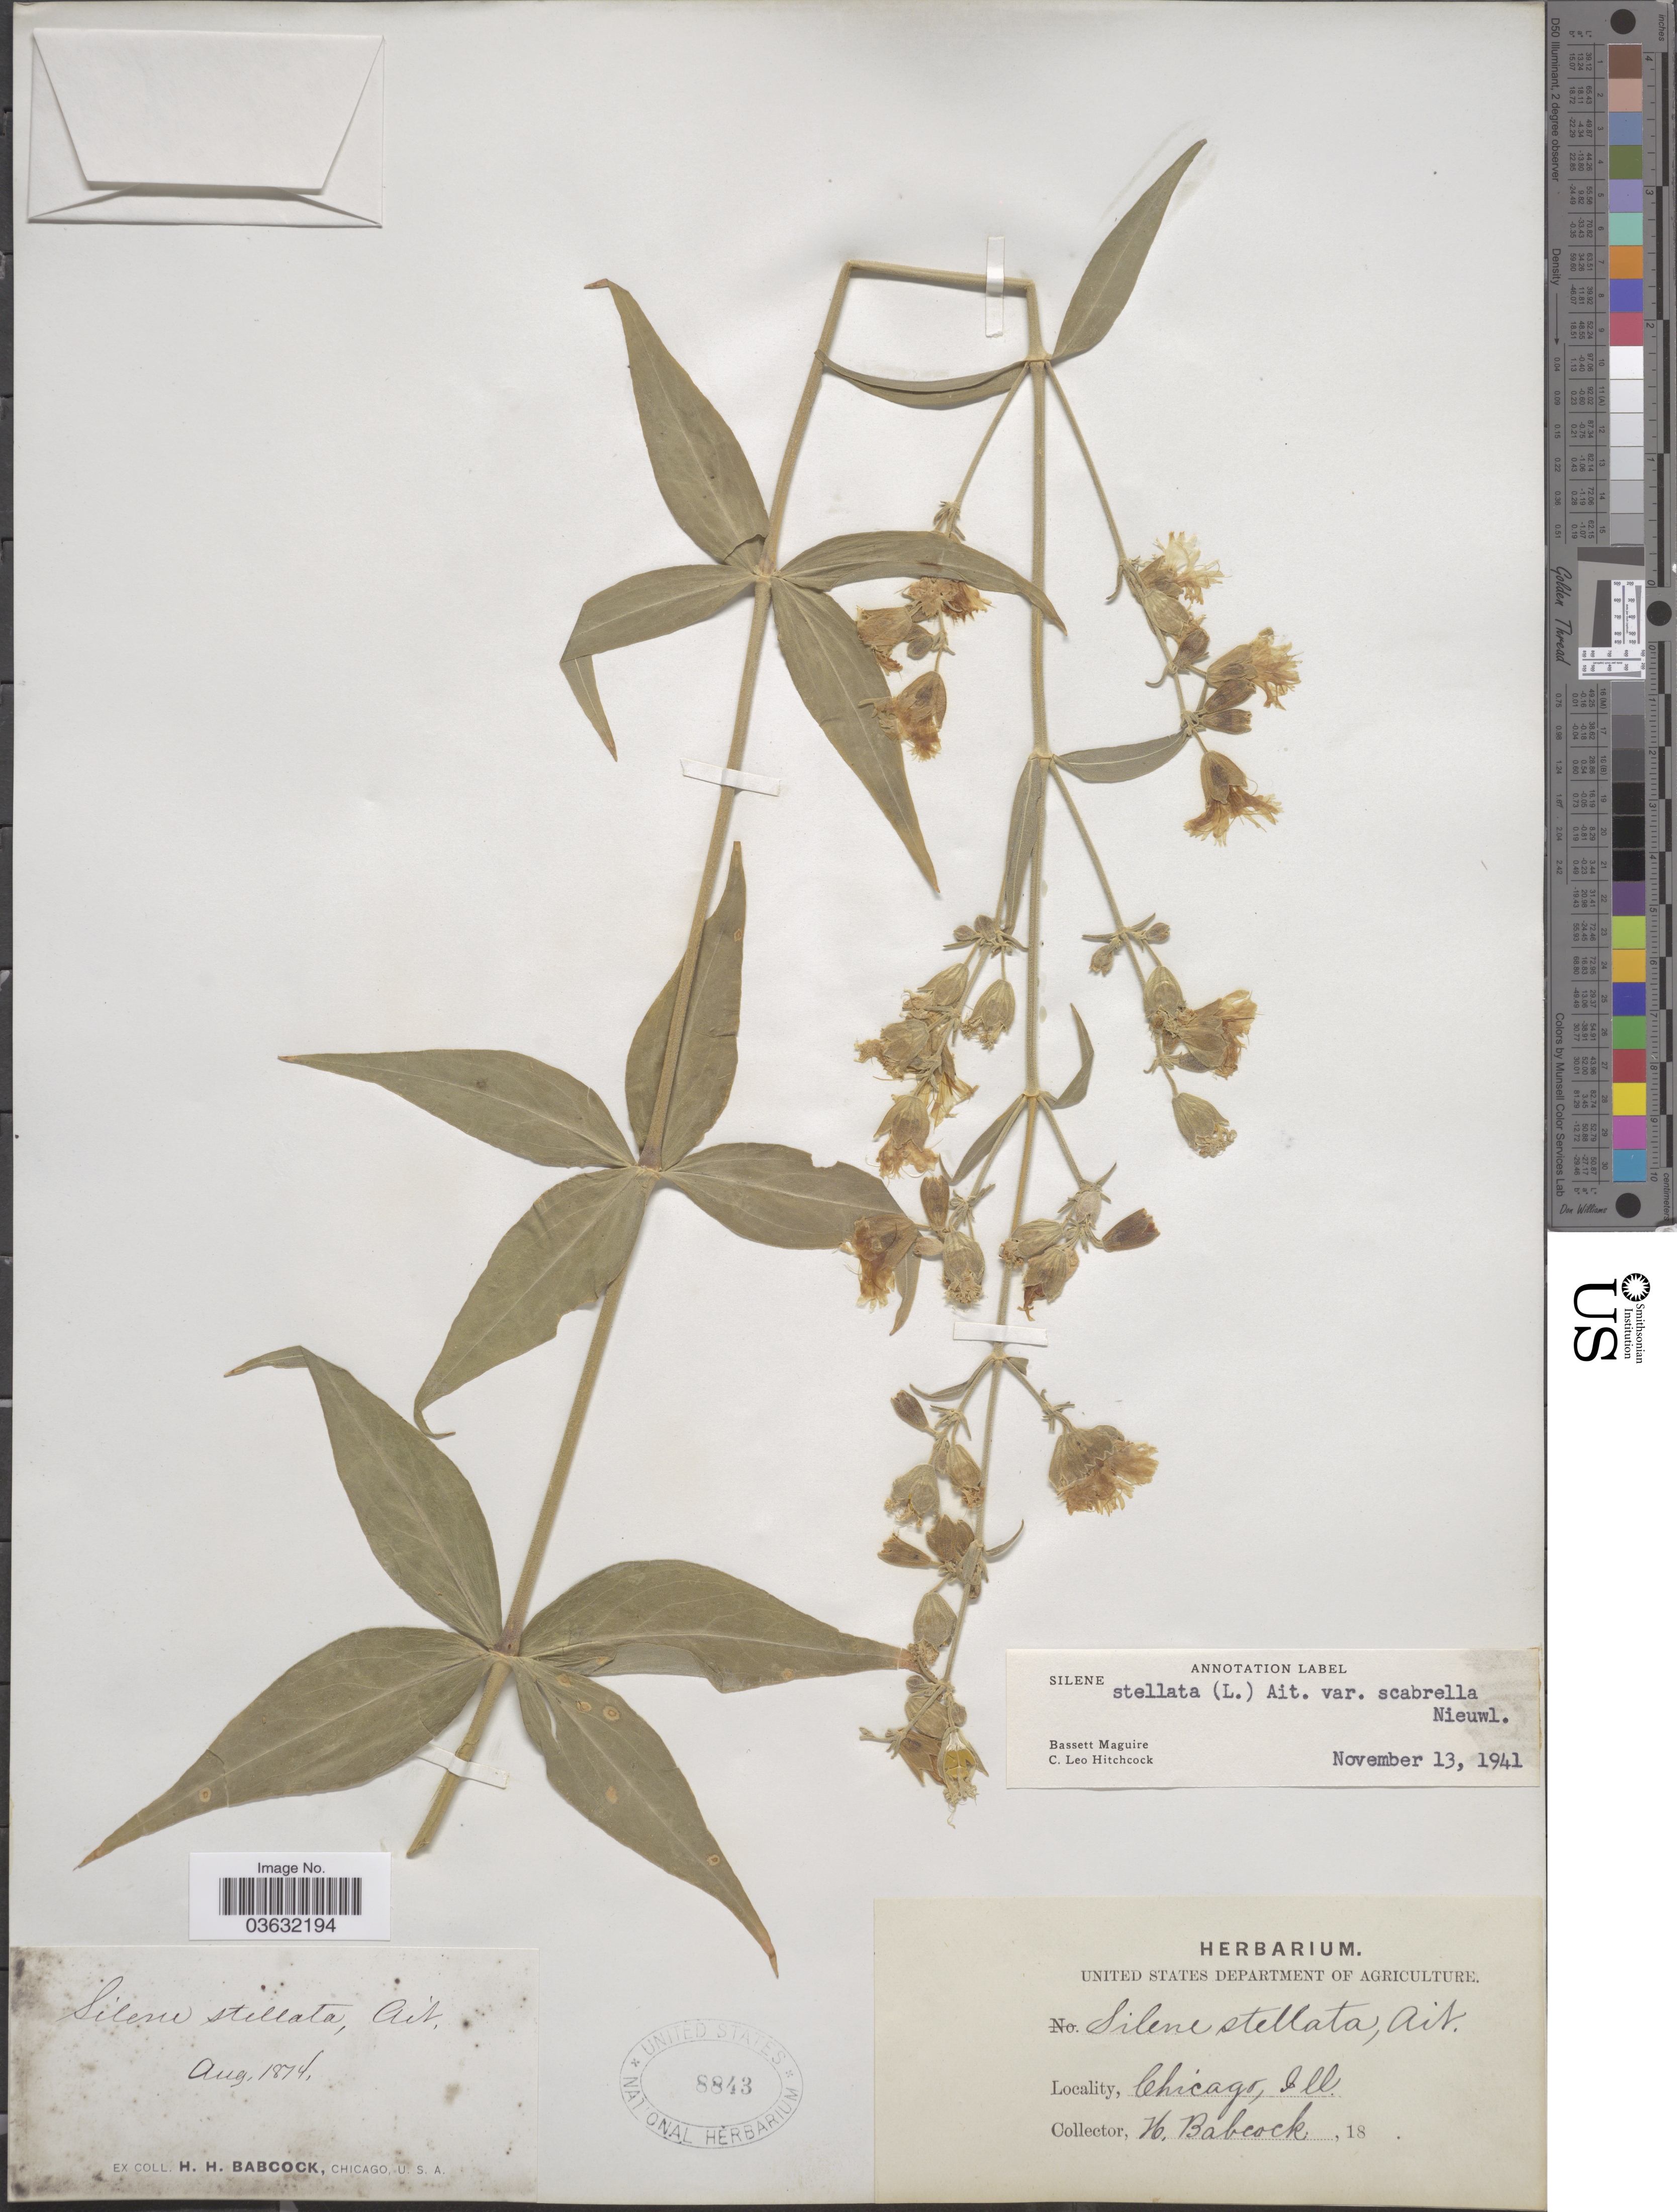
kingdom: Plantae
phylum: Tracheophyta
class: Magnoliopsida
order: Caryophyllales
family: Caryophyllaceae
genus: Silene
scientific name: Silene stellata var. scabrella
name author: (Nieuwl.) E.J. Palmer & Steyerm.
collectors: H. Babcock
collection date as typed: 18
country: United States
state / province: Illinois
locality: Chicago.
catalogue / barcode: US 8843